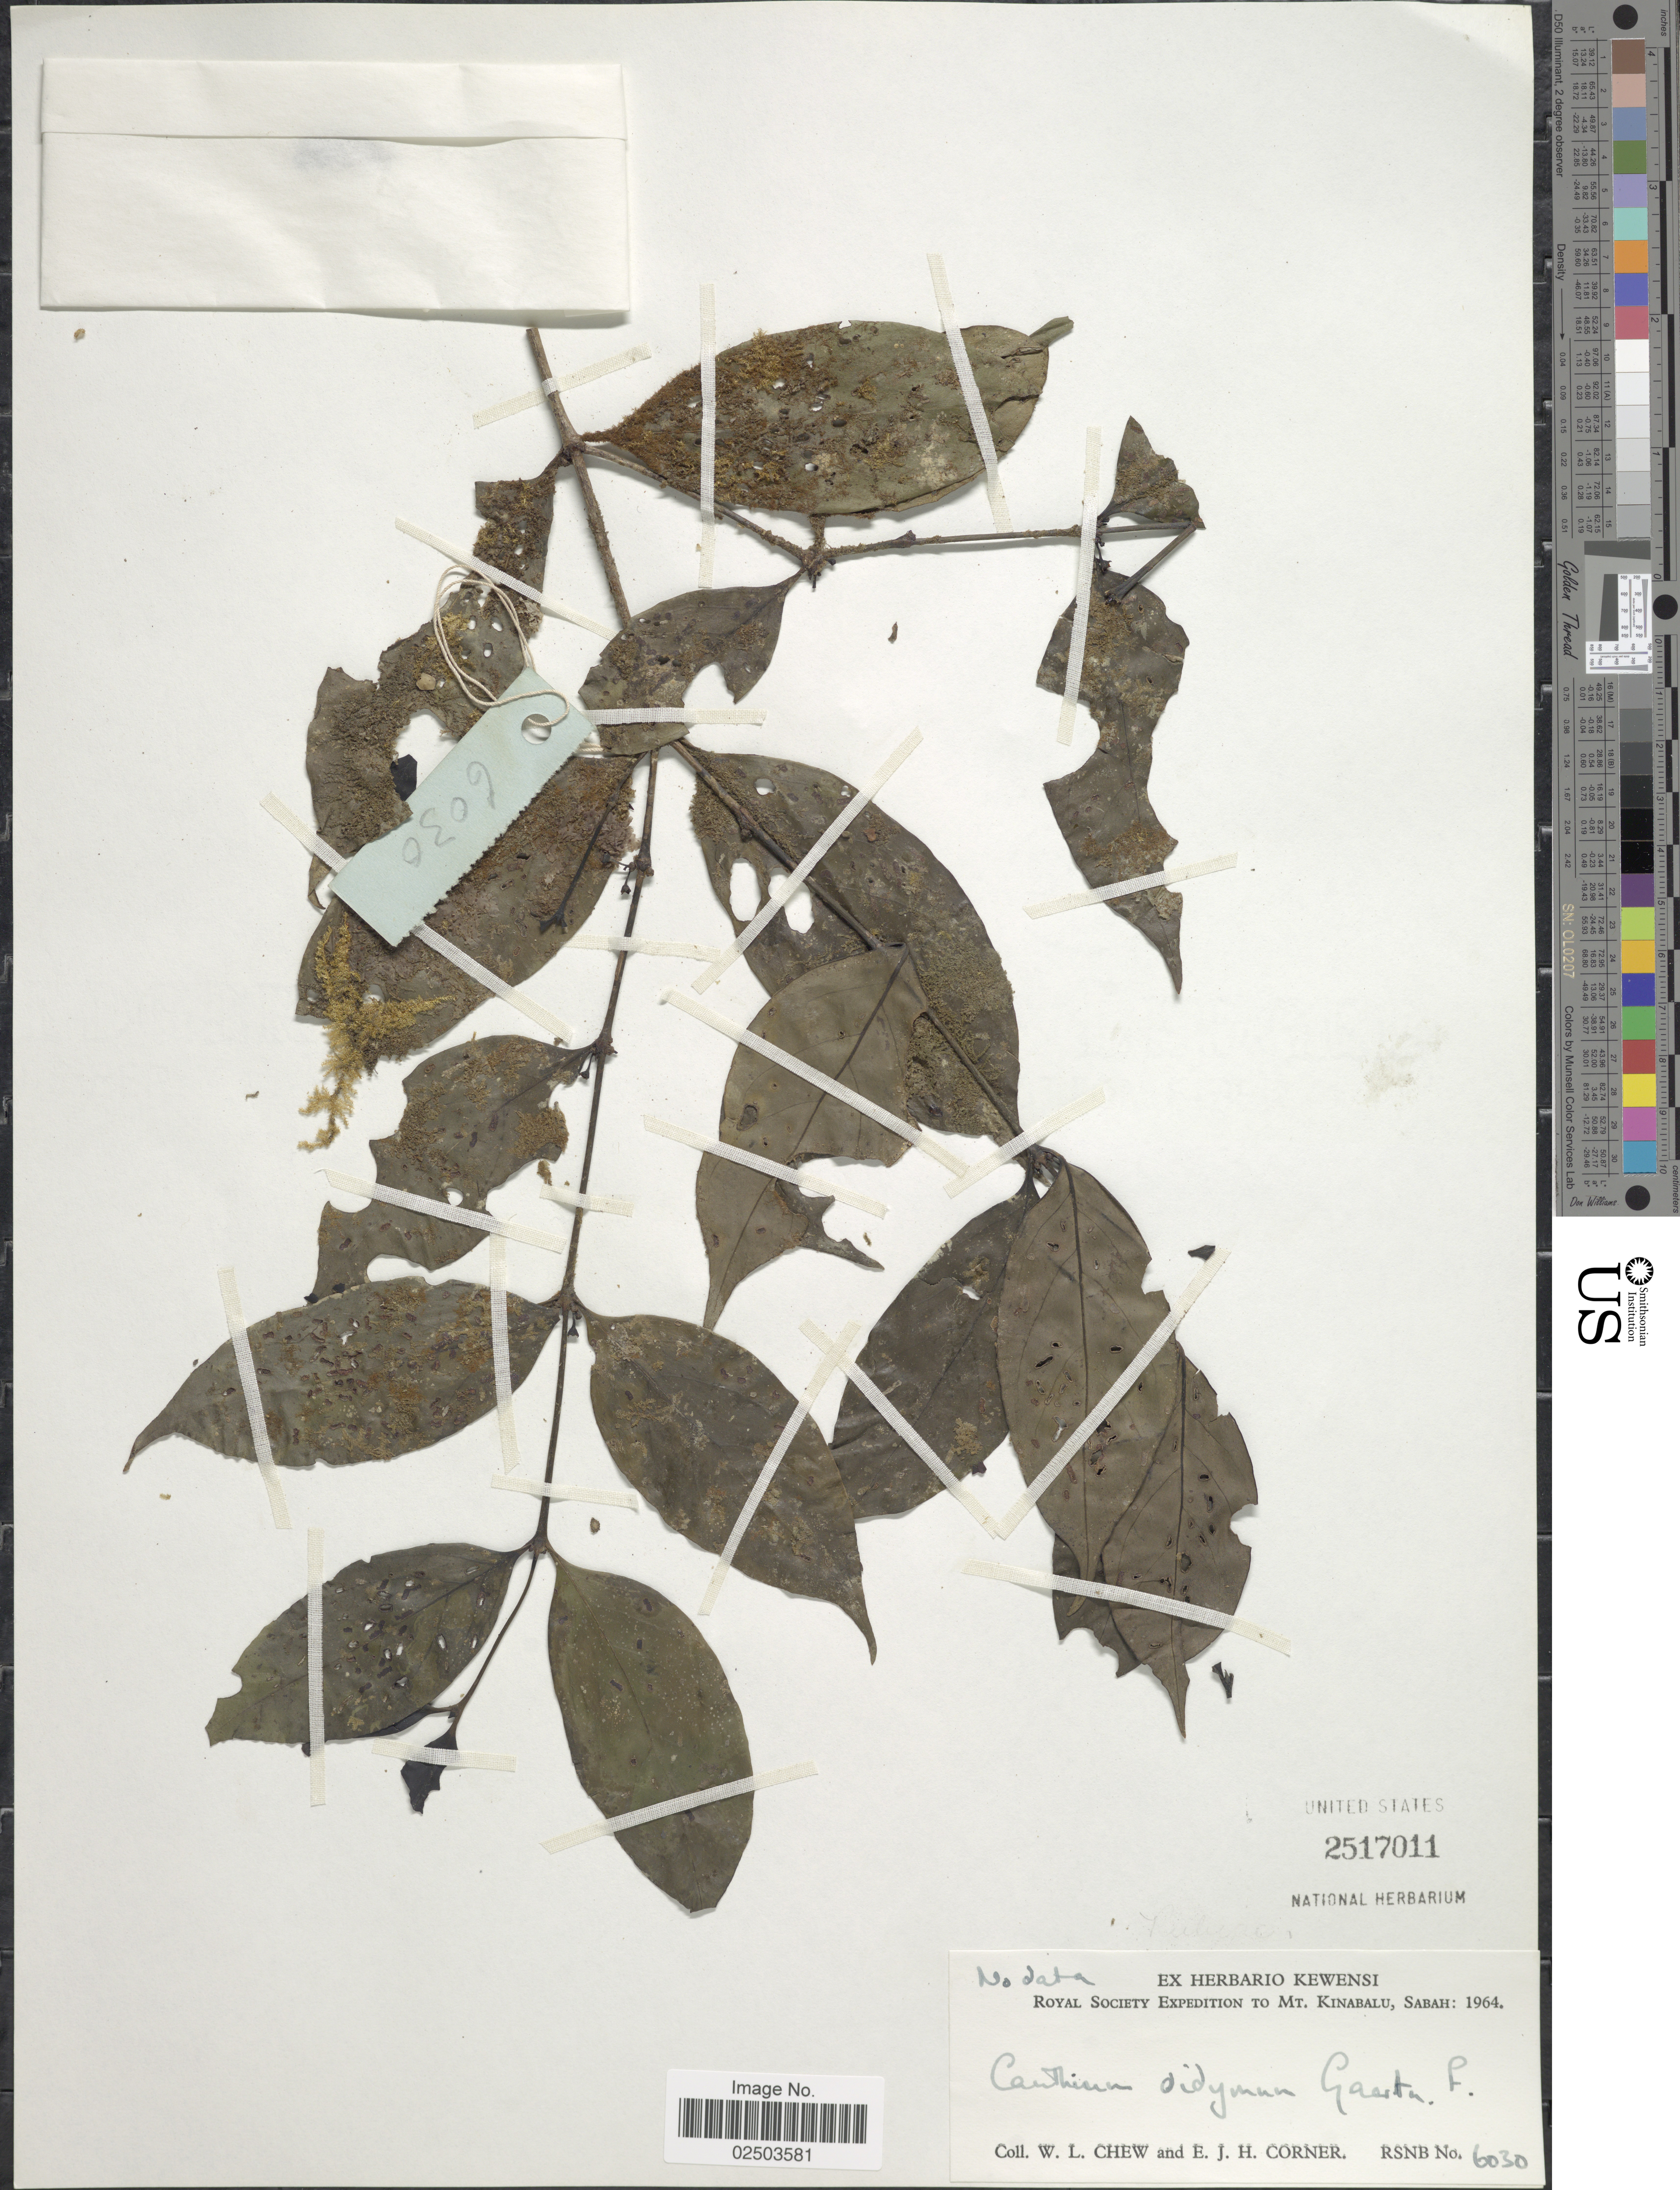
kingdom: Plantae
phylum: Tracheophyta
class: Magnoliopsida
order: Gentianales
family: Rubiaceae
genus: Psydrax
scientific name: Psydrax dicoccos var. dicoccos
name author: Gaertn.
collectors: W. Chew & E. Corner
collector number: RSNB 6030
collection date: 1964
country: Malaysia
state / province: Sabah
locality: Mt. Kinabalu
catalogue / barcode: US 2517011